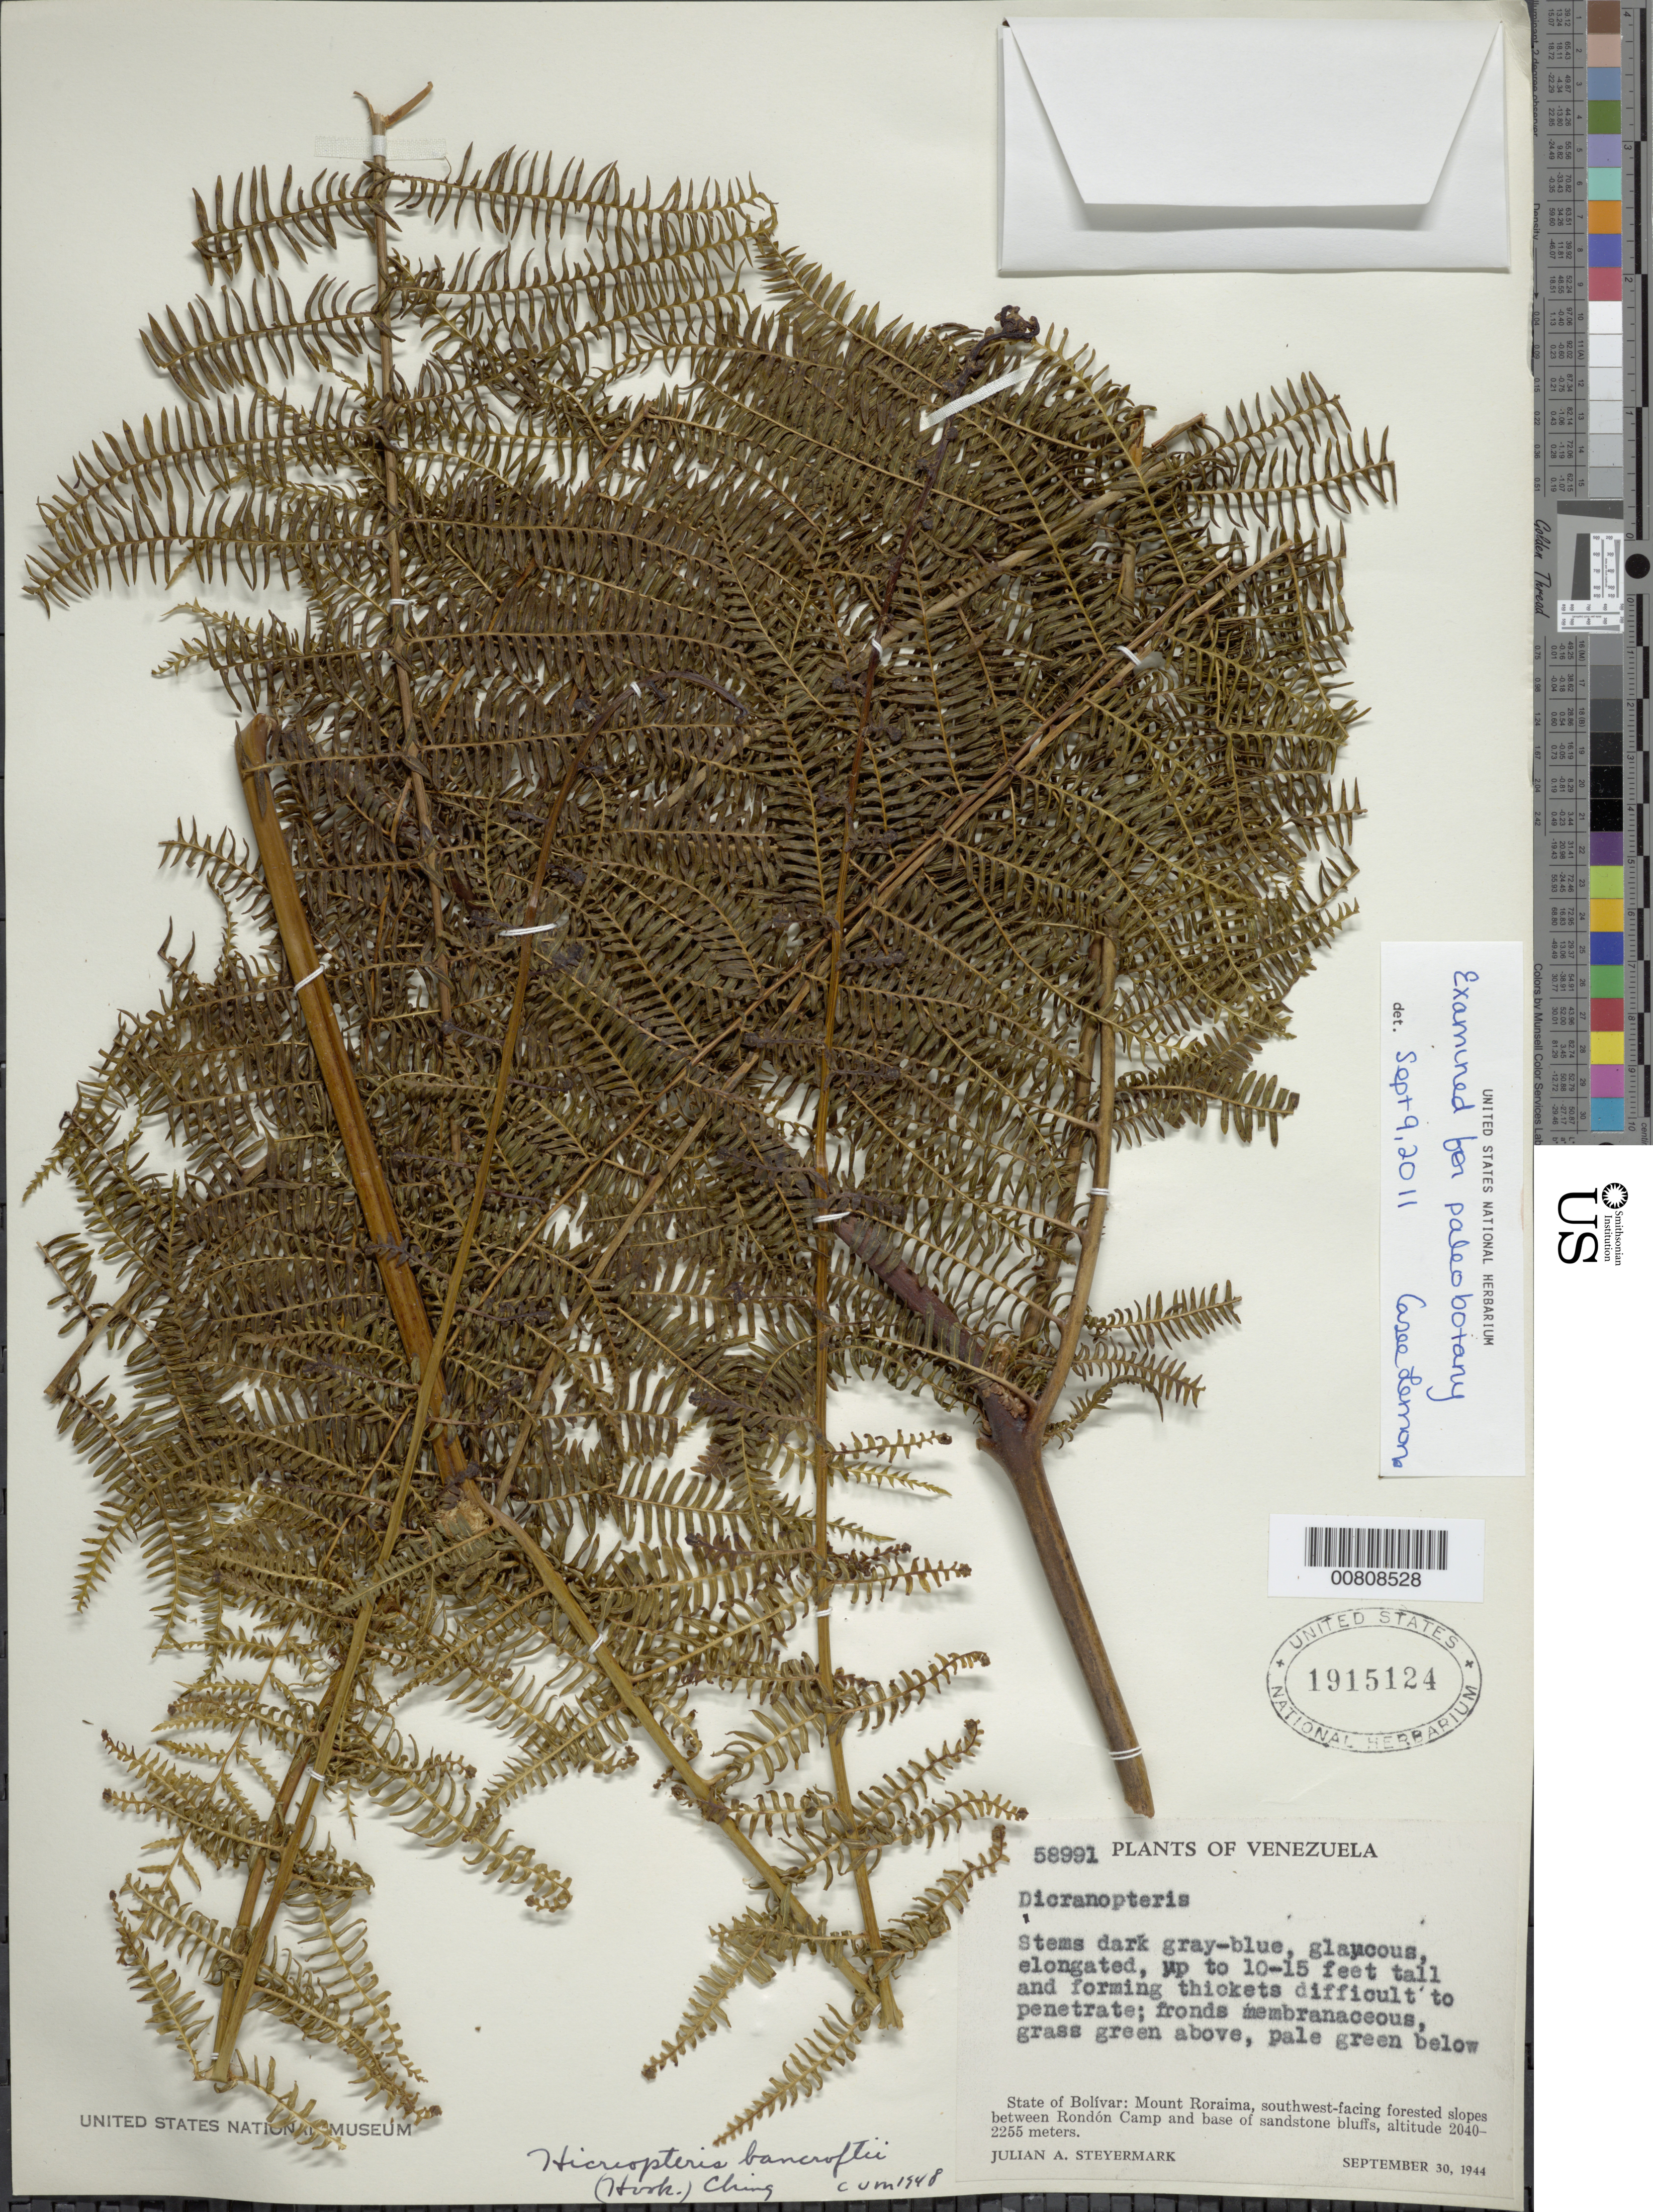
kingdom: Plantae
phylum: Tracheophyta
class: Polypodiopsida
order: Gleicheniales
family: Gleicheniaceae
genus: Diplopterygium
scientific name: Diplopterygium bancroftii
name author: (Hook.) A.R. Sm.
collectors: J. Steyermark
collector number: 58991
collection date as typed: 30-Sep-44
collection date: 1944-09-30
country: Venezuela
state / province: Bolívar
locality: Mt. Roraima, Rondón Camp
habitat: SW-facing forested slopes between camp and base of sandstone bluffs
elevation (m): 2040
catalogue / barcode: US 1915124